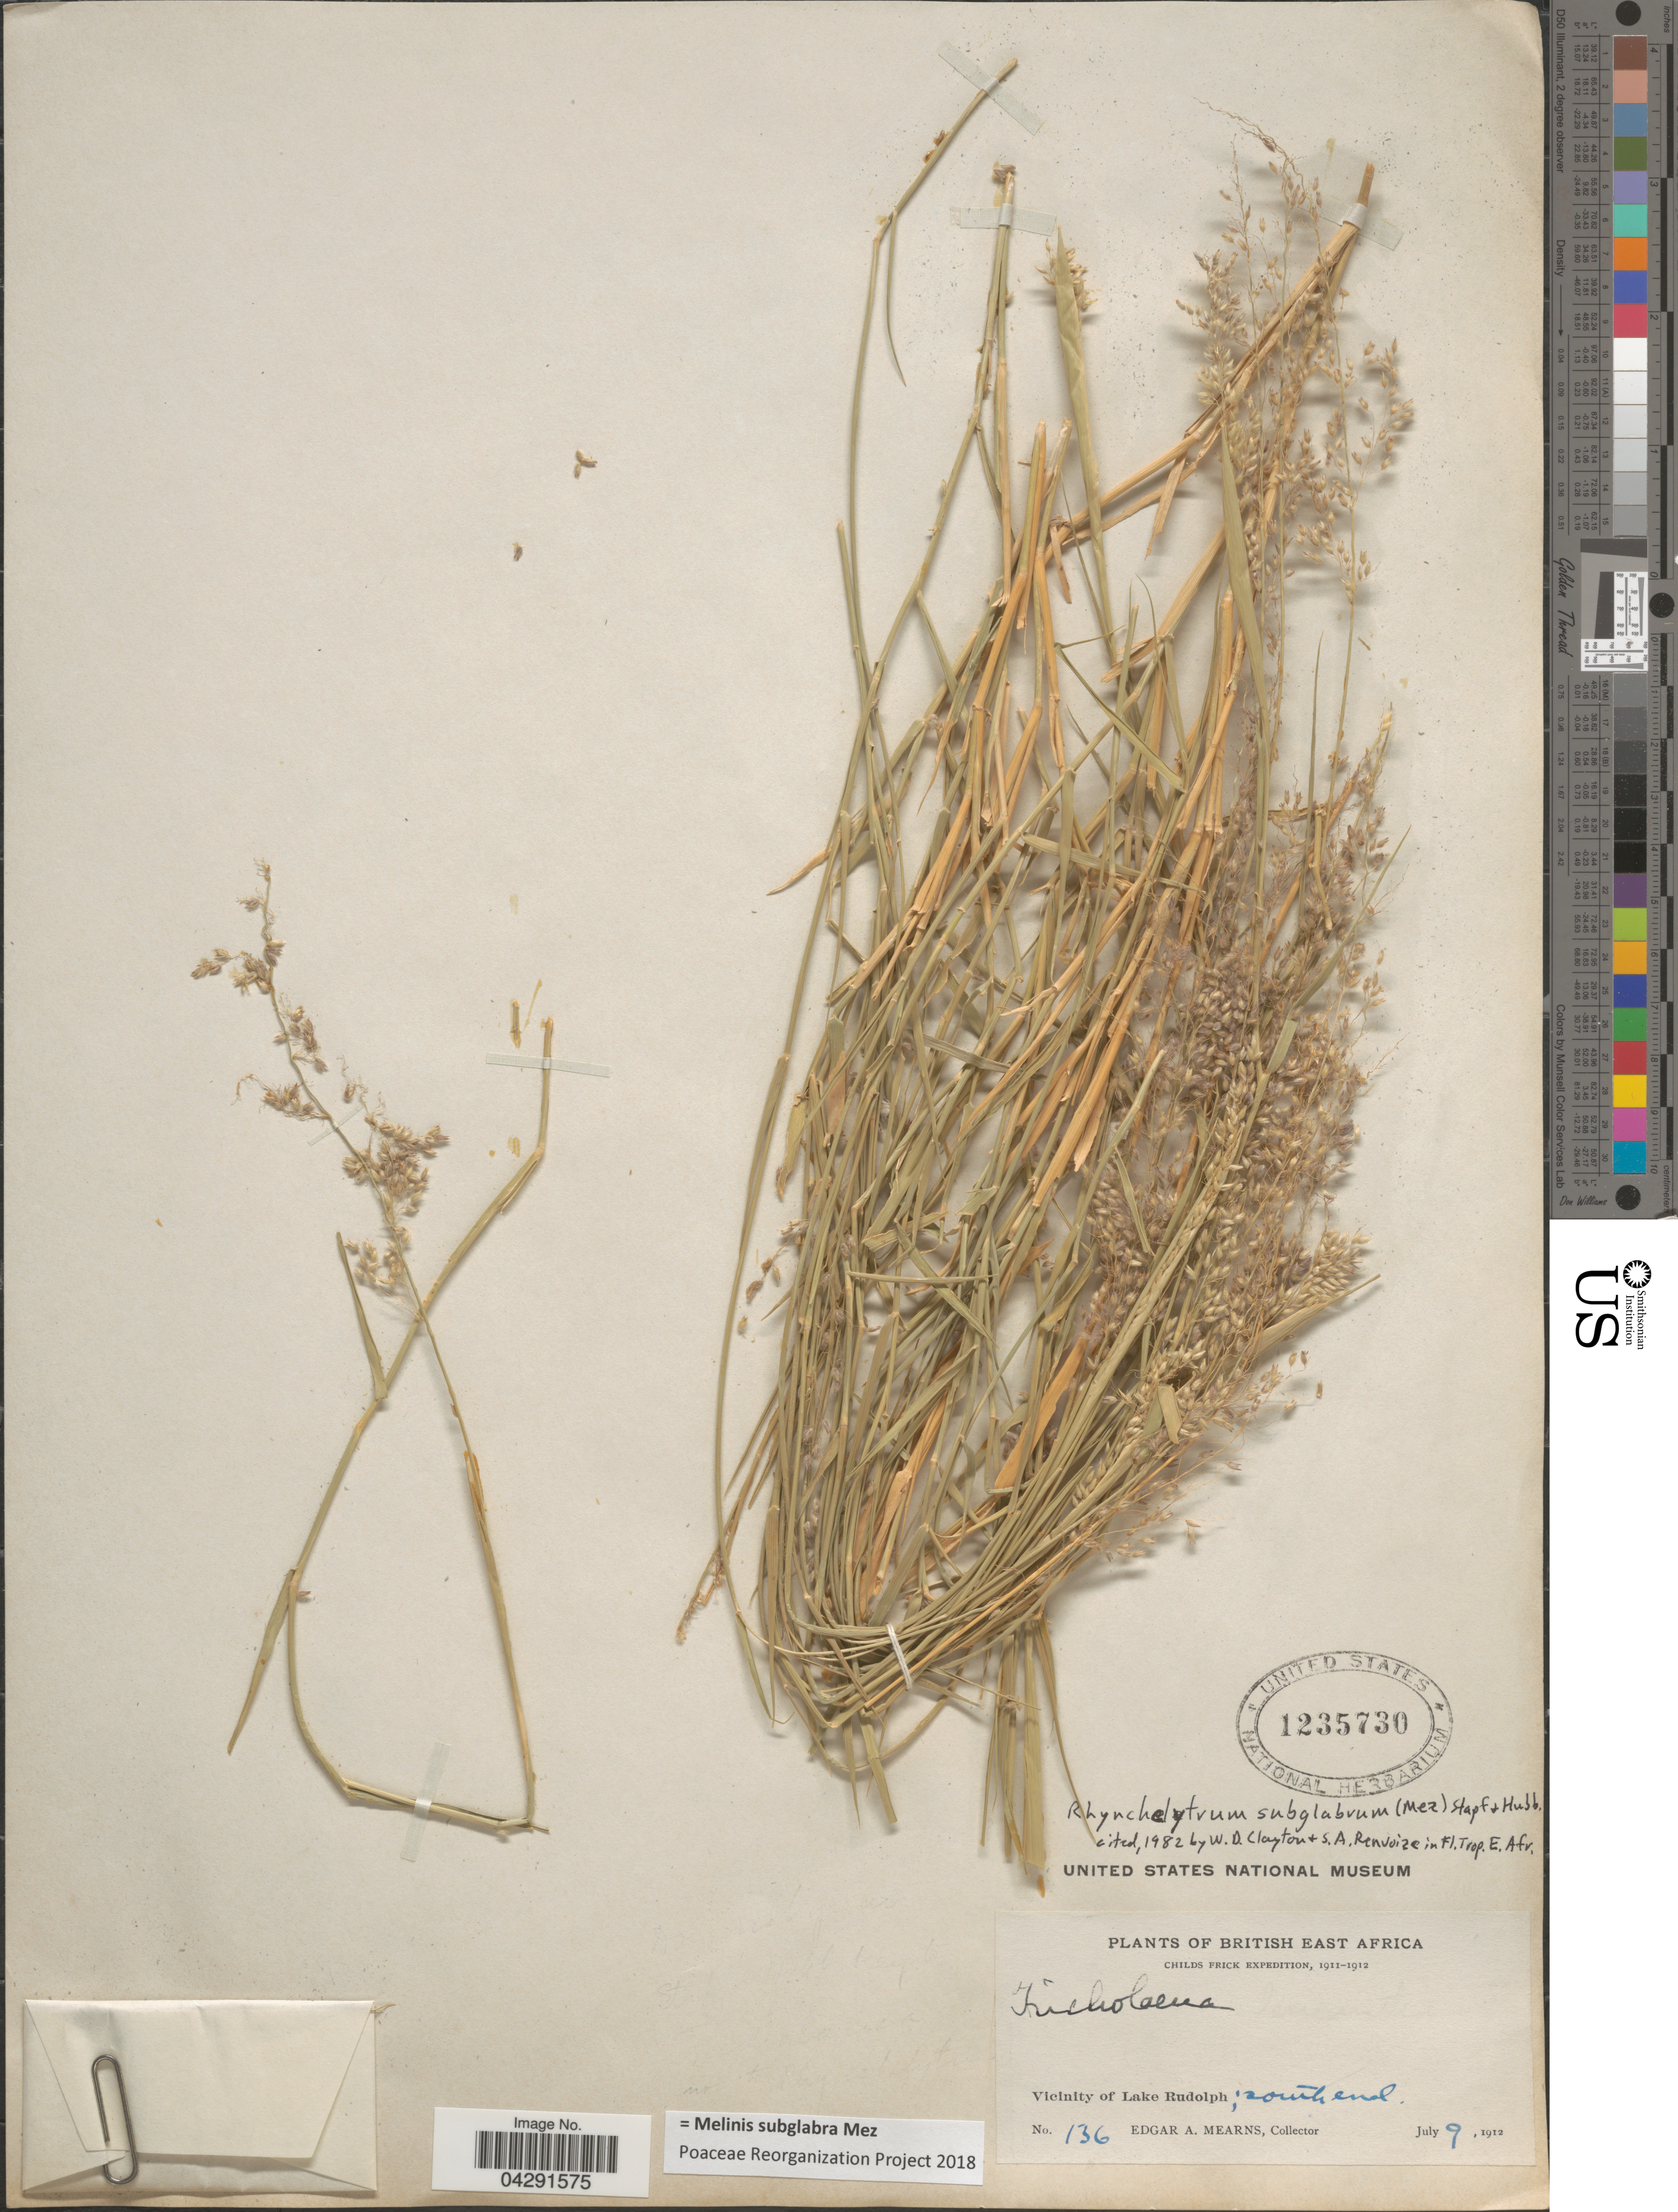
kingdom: Plantae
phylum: Tracheophyta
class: Liliopsida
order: Poales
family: Poaceae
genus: Melinis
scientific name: Melinis subglabra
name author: Mez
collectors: E. A. Mearns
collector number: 136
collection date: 1912-07-09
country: Kenya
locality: British East Africa. Childs Frick Expedition, 1911-1912. Vicinity of Lake Rudolph; south end.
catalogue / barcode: US 1235730